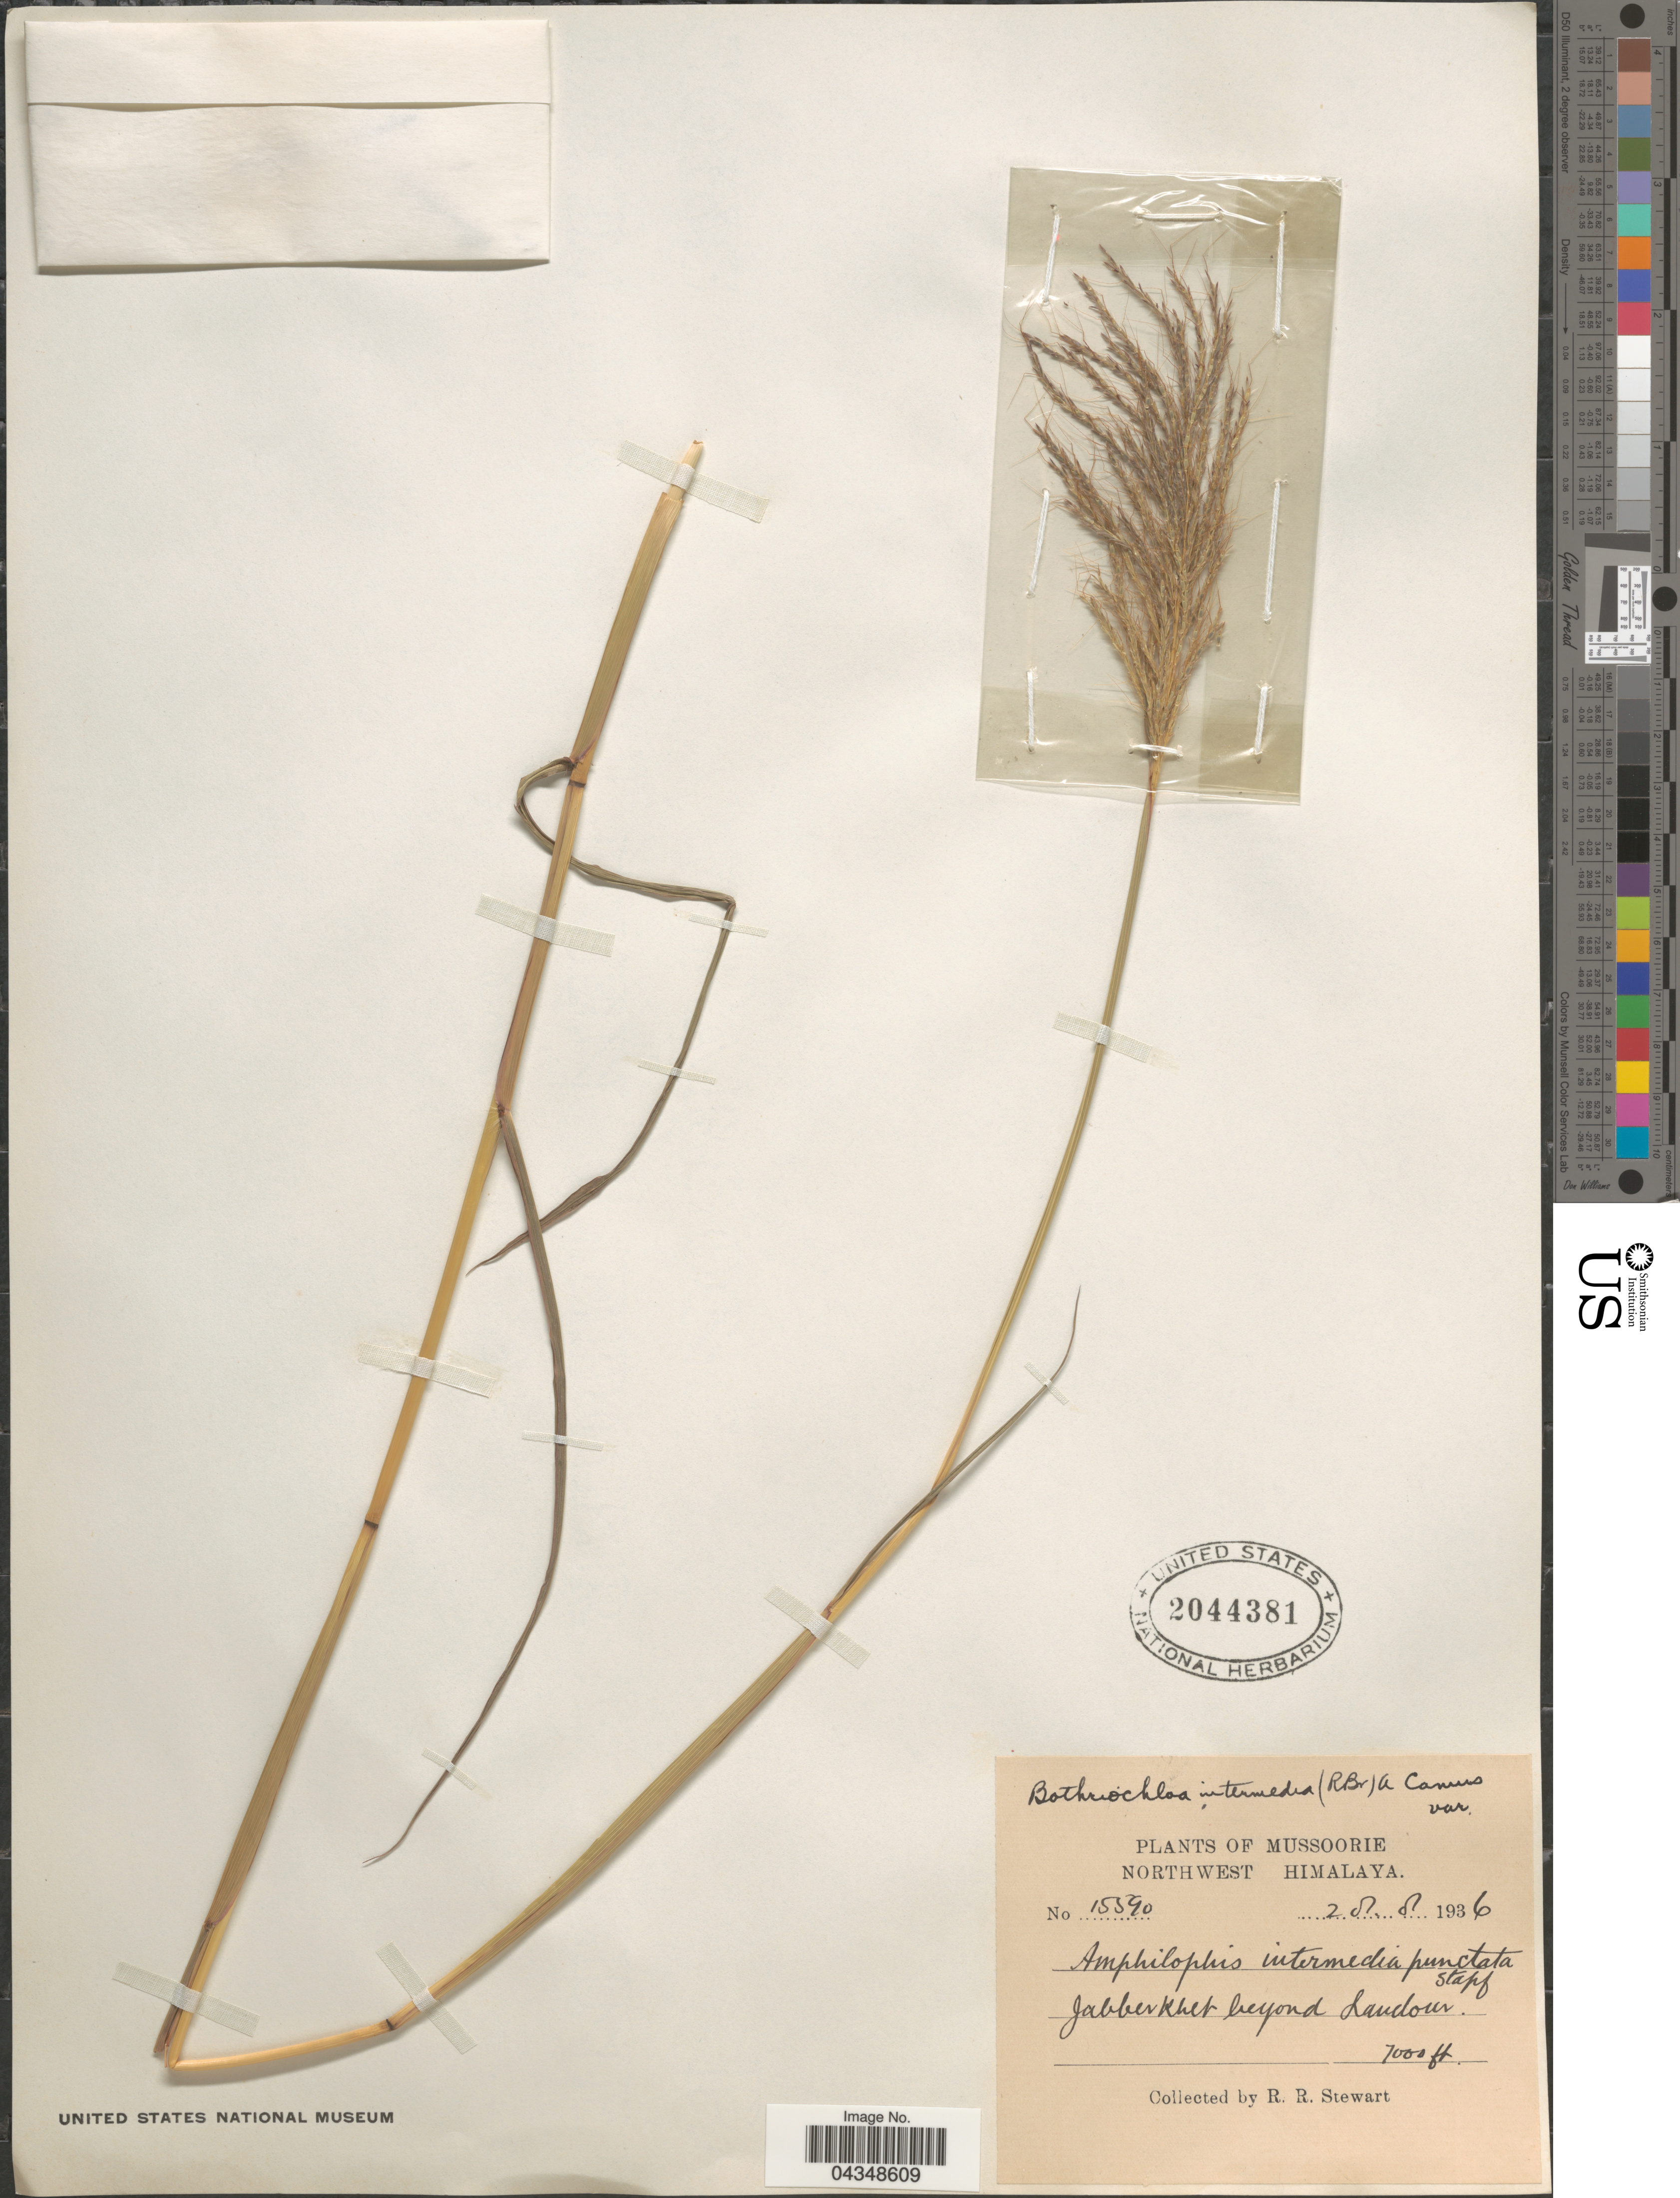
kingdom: Plantae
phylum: Tracheophyta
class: Liliopsida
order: Poales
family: Poaceae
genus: Bothriochloa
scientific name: Bothriochloa bladhii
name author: (Retz.) S.T. Blake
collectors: R. Stewart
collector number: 15590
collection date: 1936-08-28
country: India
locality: Mussoorie. Northwest Himalaya. Jabberkhet beyond Landour.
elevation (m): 2134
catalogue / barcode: US 2044381